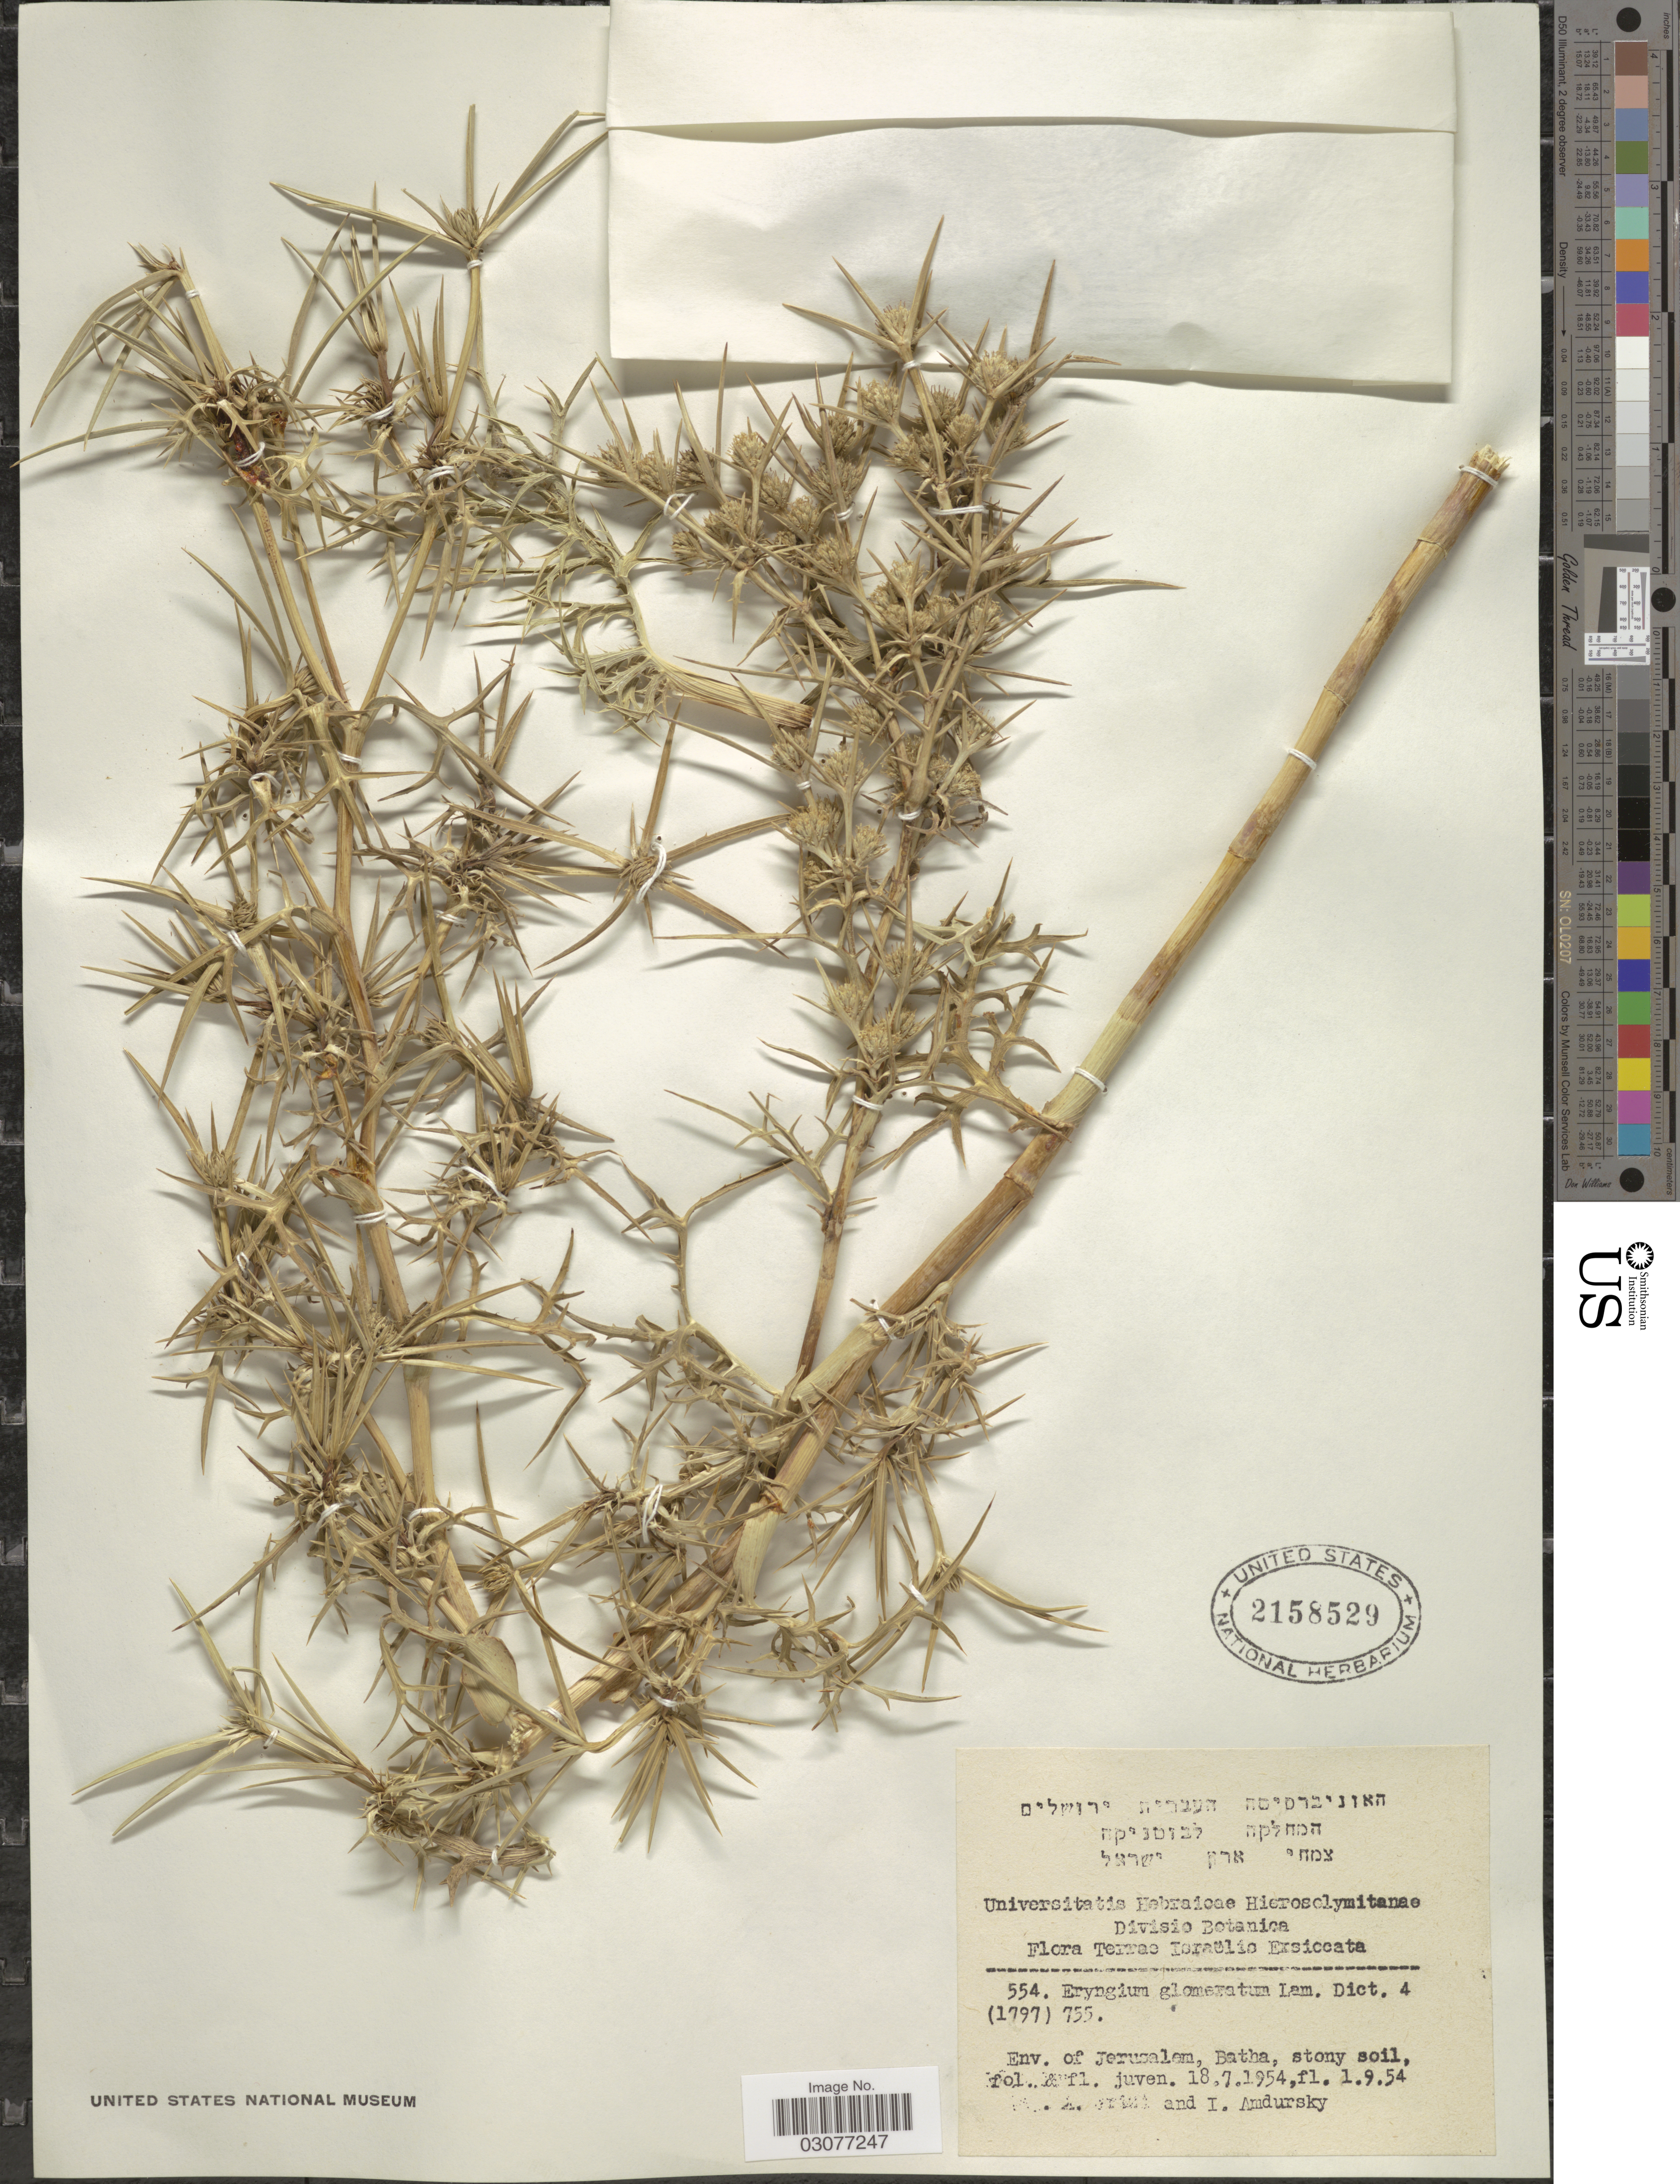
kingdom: Plantae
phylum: Tracheophyta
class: Magnoliopsida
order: Apiales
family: Apiaceae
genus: Eryngium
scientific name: Eryngium glomeratum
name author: Lam.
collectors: Collector illegible & I. Amdursky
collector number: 554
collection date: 1954-07-18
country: Israel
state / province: Jerusalem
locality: Env. of Jerusalem, Batha.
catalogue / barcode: US 2158529